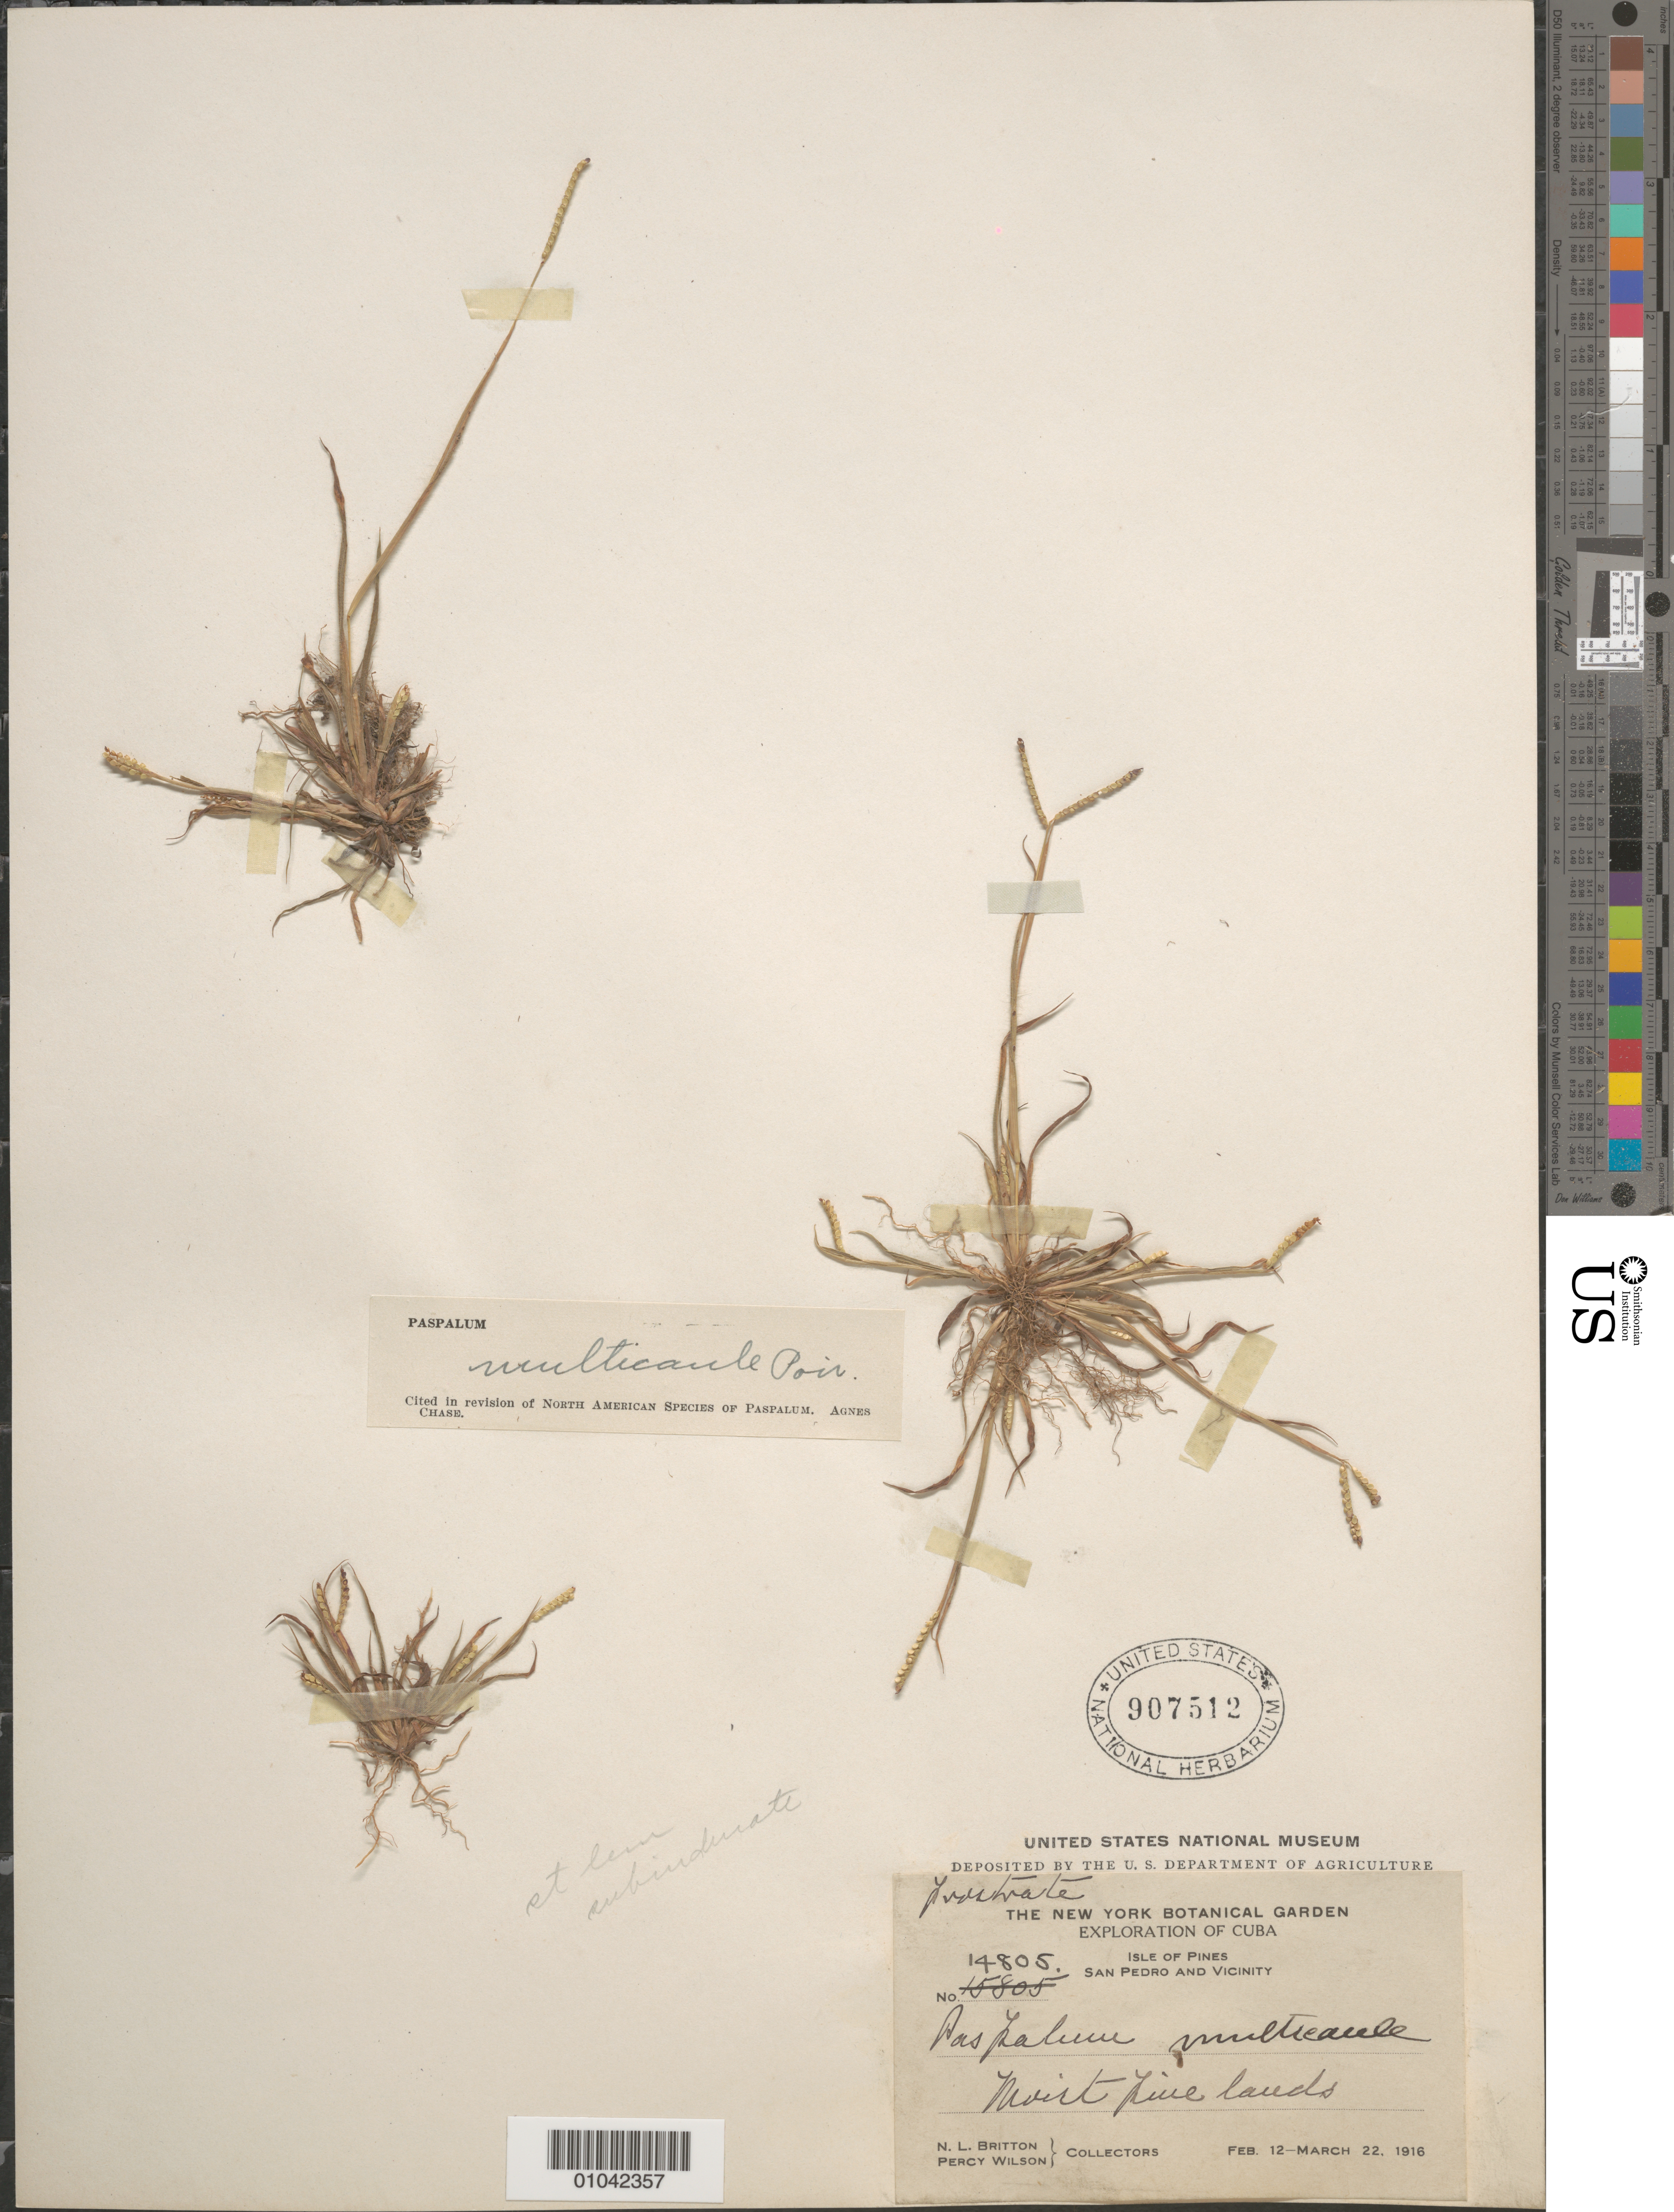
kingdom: Plantae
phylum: Tracheophyta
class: Liliopsida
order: Poales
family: Poaceae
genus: Paspalum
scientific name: Paspalum multicaule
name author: Poir.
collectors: N. Britton, E. G. Britton & P. Wilson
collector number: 14805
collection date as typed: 12 Feb 1916 to 22 Mar 1916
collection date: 1916-02-12/1916-03-22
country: Cuba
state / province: Isla de la Juventud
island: Isla de la Juventud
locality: San Pedro and Vicinity.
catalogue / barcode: US 907512